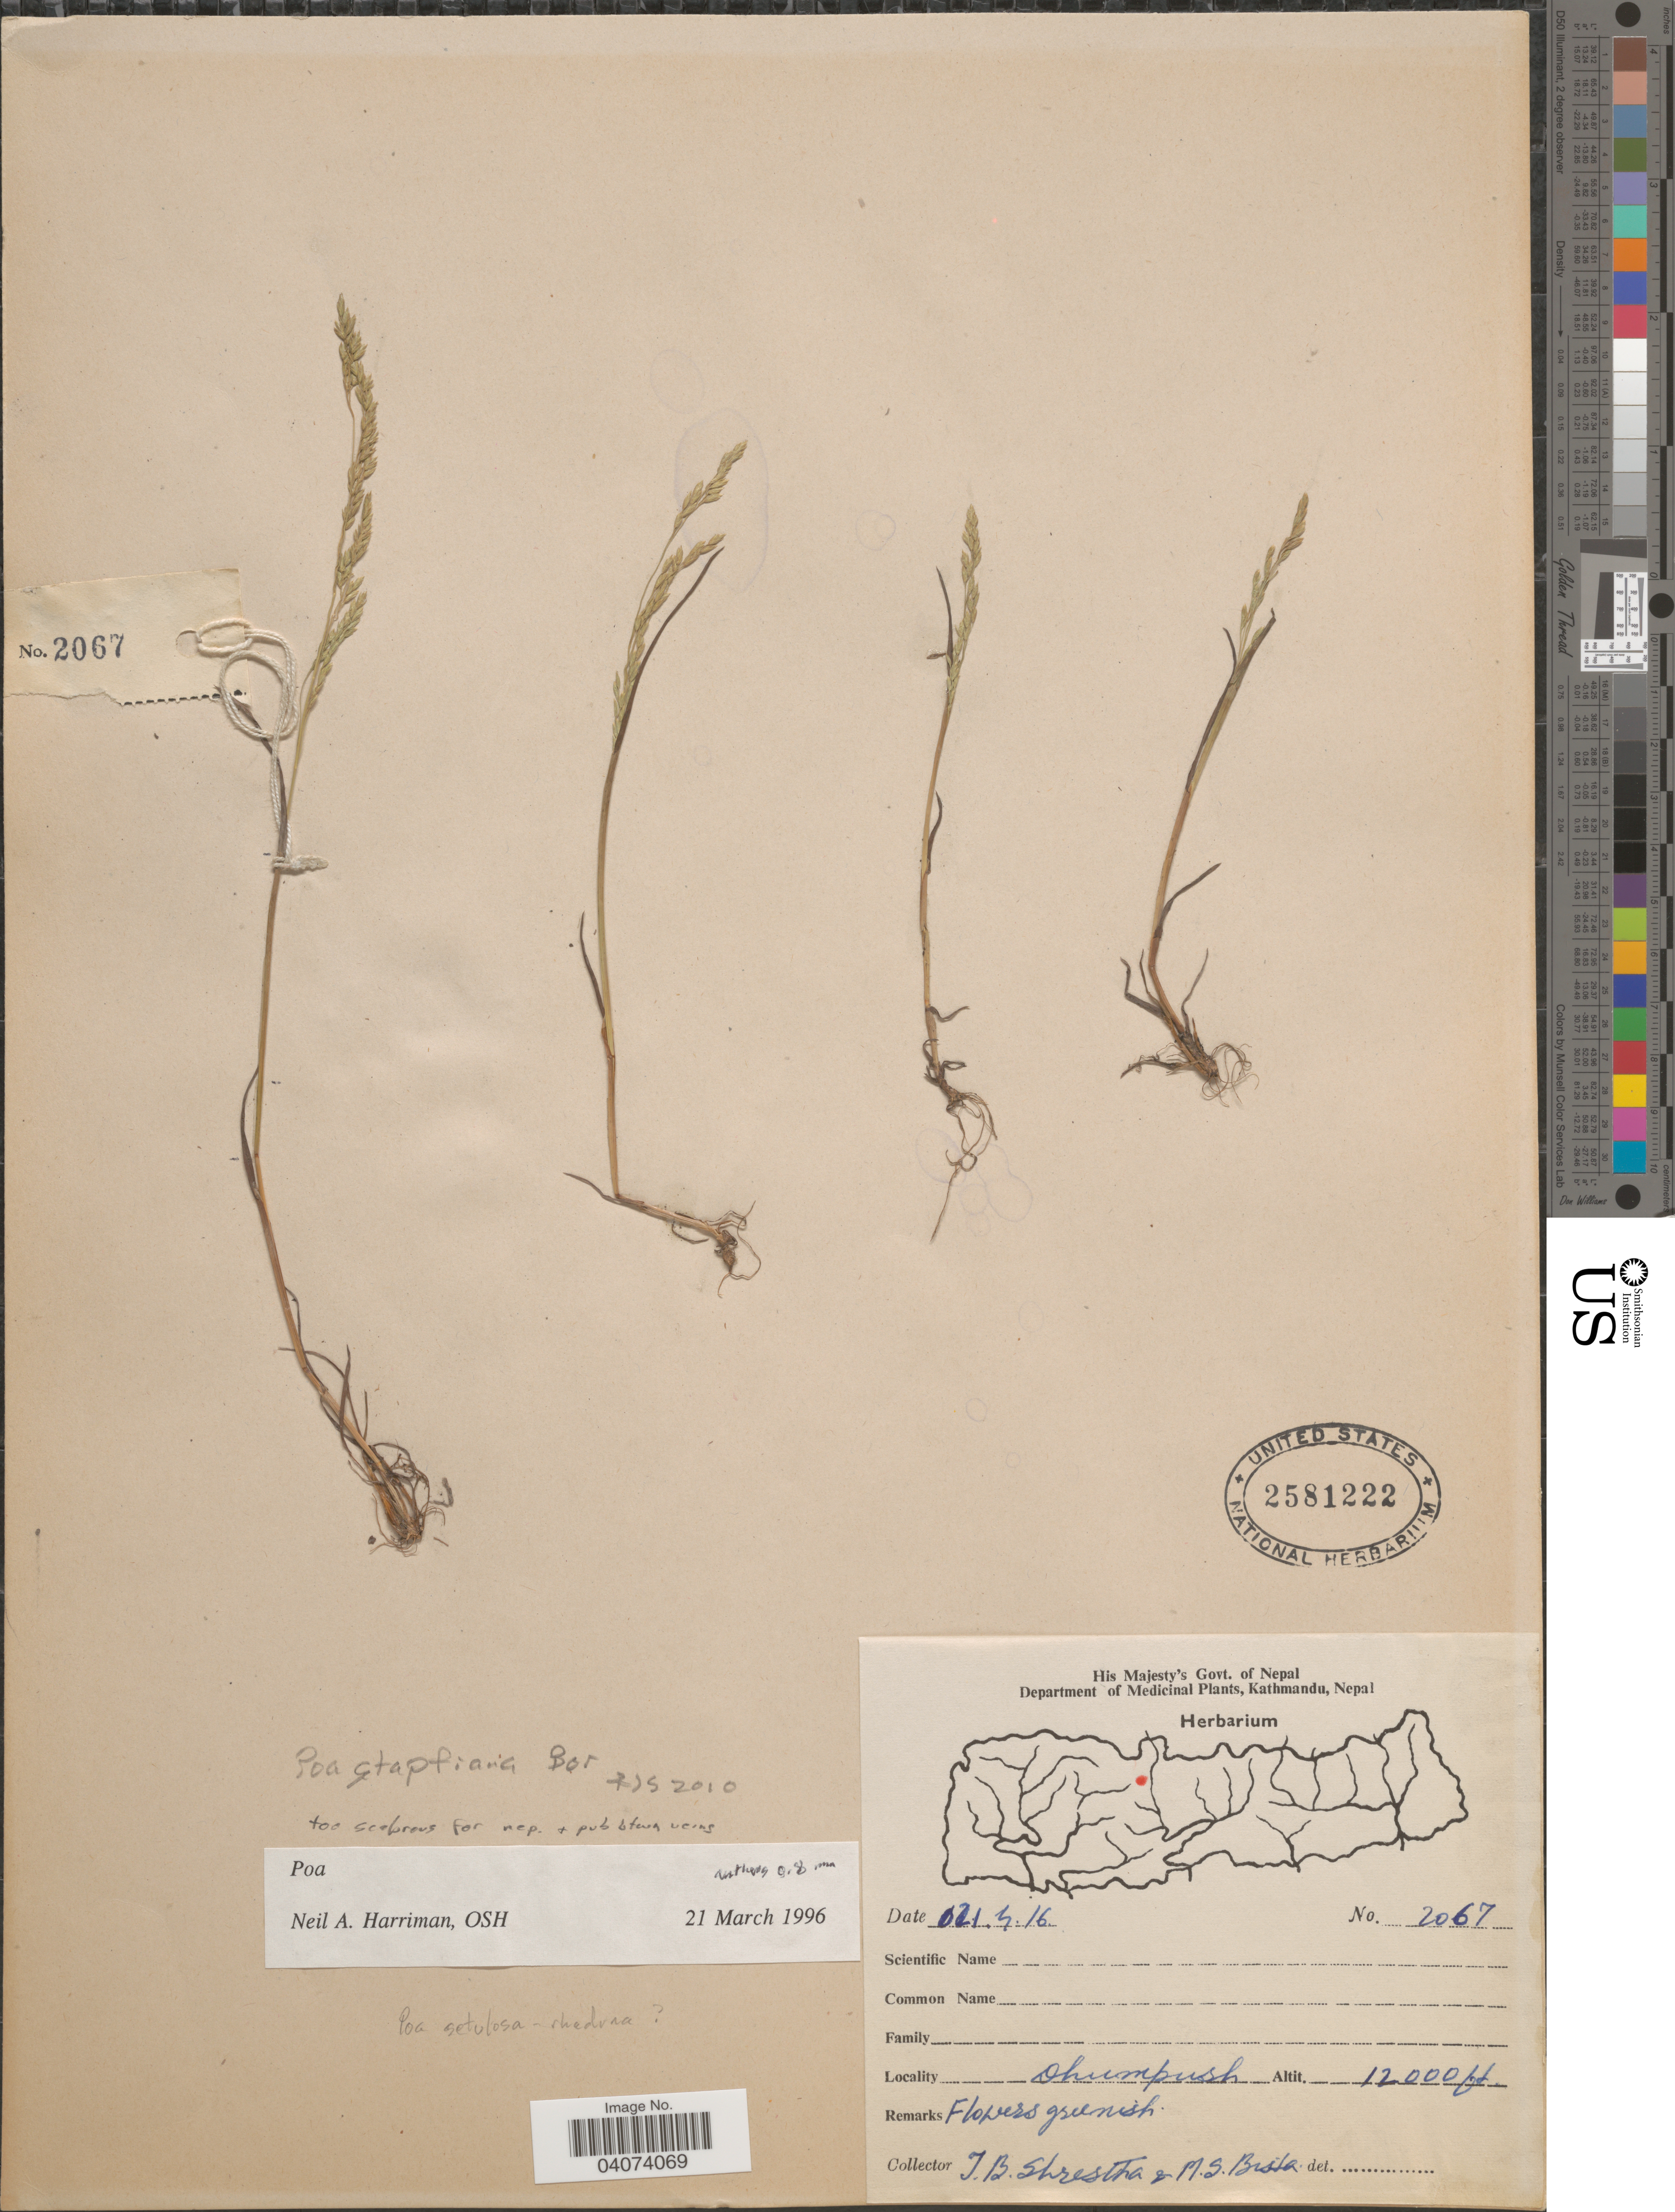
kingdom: Plantae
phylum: Tracheophyta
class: Liliopsida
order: Poales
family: Poaceae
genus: Poa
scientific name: Poa sterilis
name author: M. Bieb.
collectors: T. B. Shrestha & M. Bista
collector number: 2067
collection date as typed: Transcribed d/m/y: 21/4/16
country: Nepal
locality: Dhumpush.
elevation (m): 3658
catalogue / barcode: US 2581222